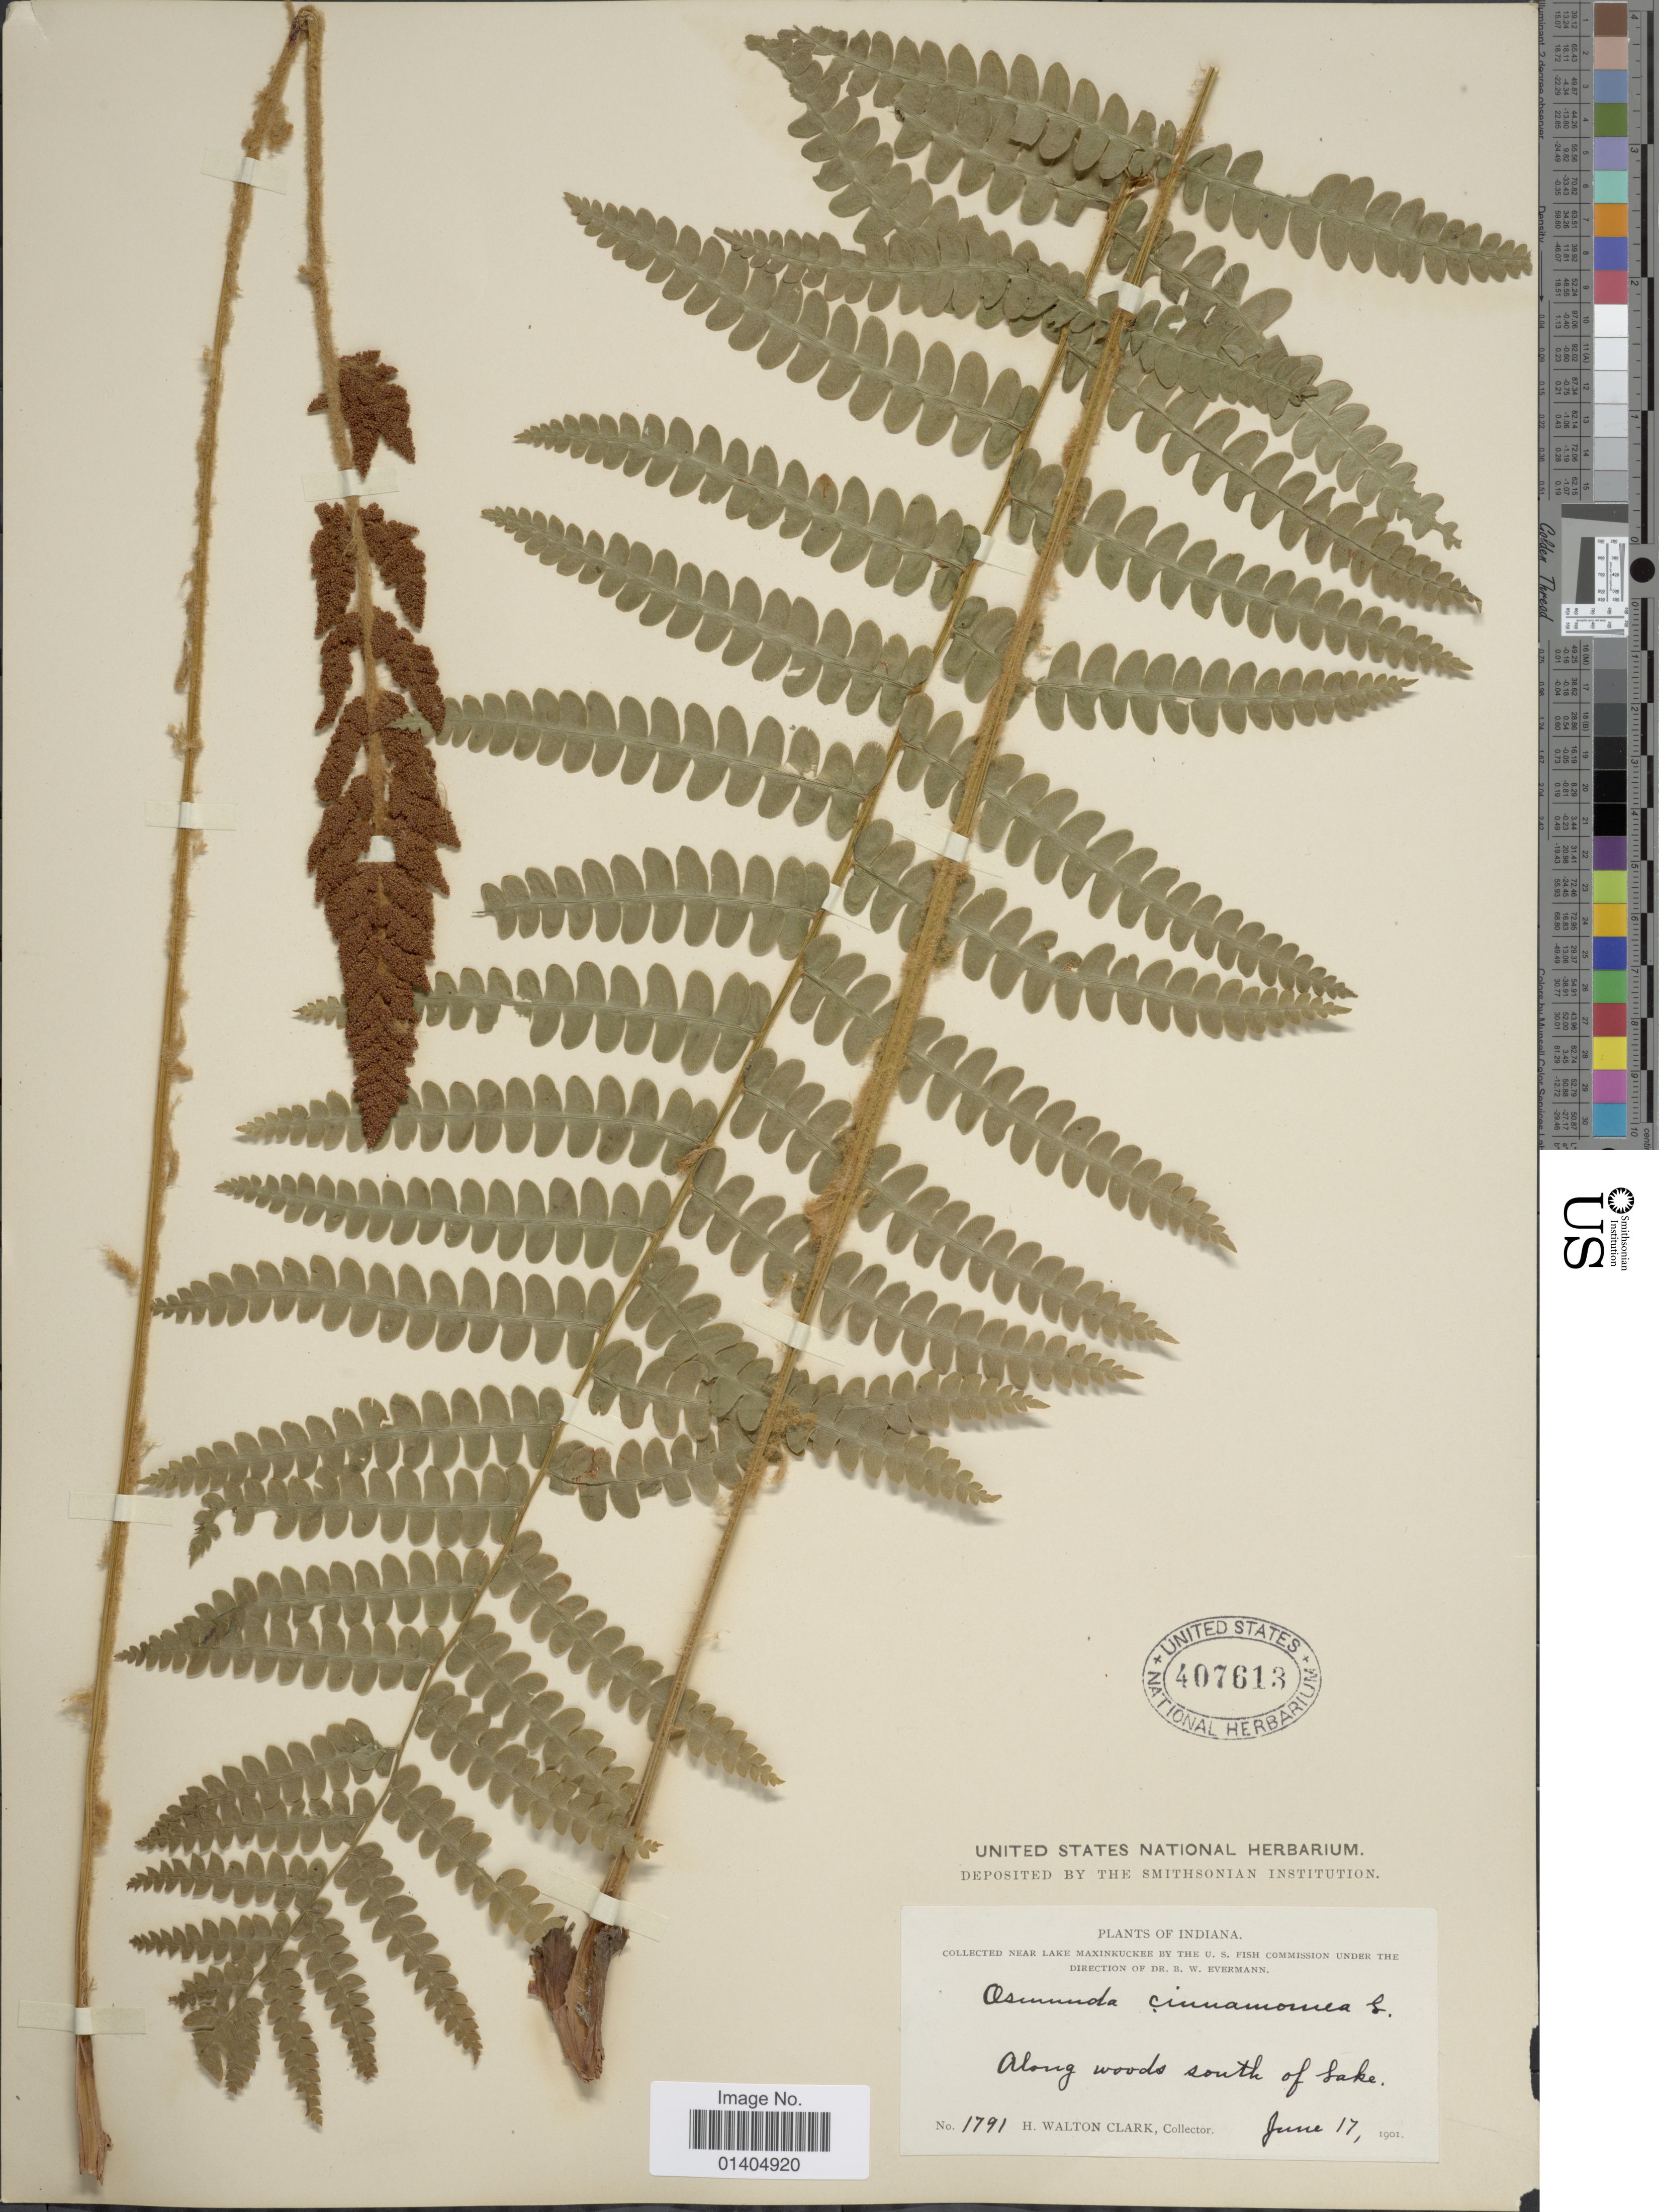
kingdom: Plantae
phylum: Tracheophyta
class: Polypodiopsida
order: Osmundales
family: Osmundaceae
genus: Osmundastrum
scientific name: Osmundastrum cinnamomeum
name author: (L.) C. Presl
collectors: H. W. Clark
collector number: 1791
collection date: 1901-06-17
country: United States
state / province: Indiana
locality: Near lake Maxinkuckee, Along woods south of Lake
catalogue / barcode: US 407613